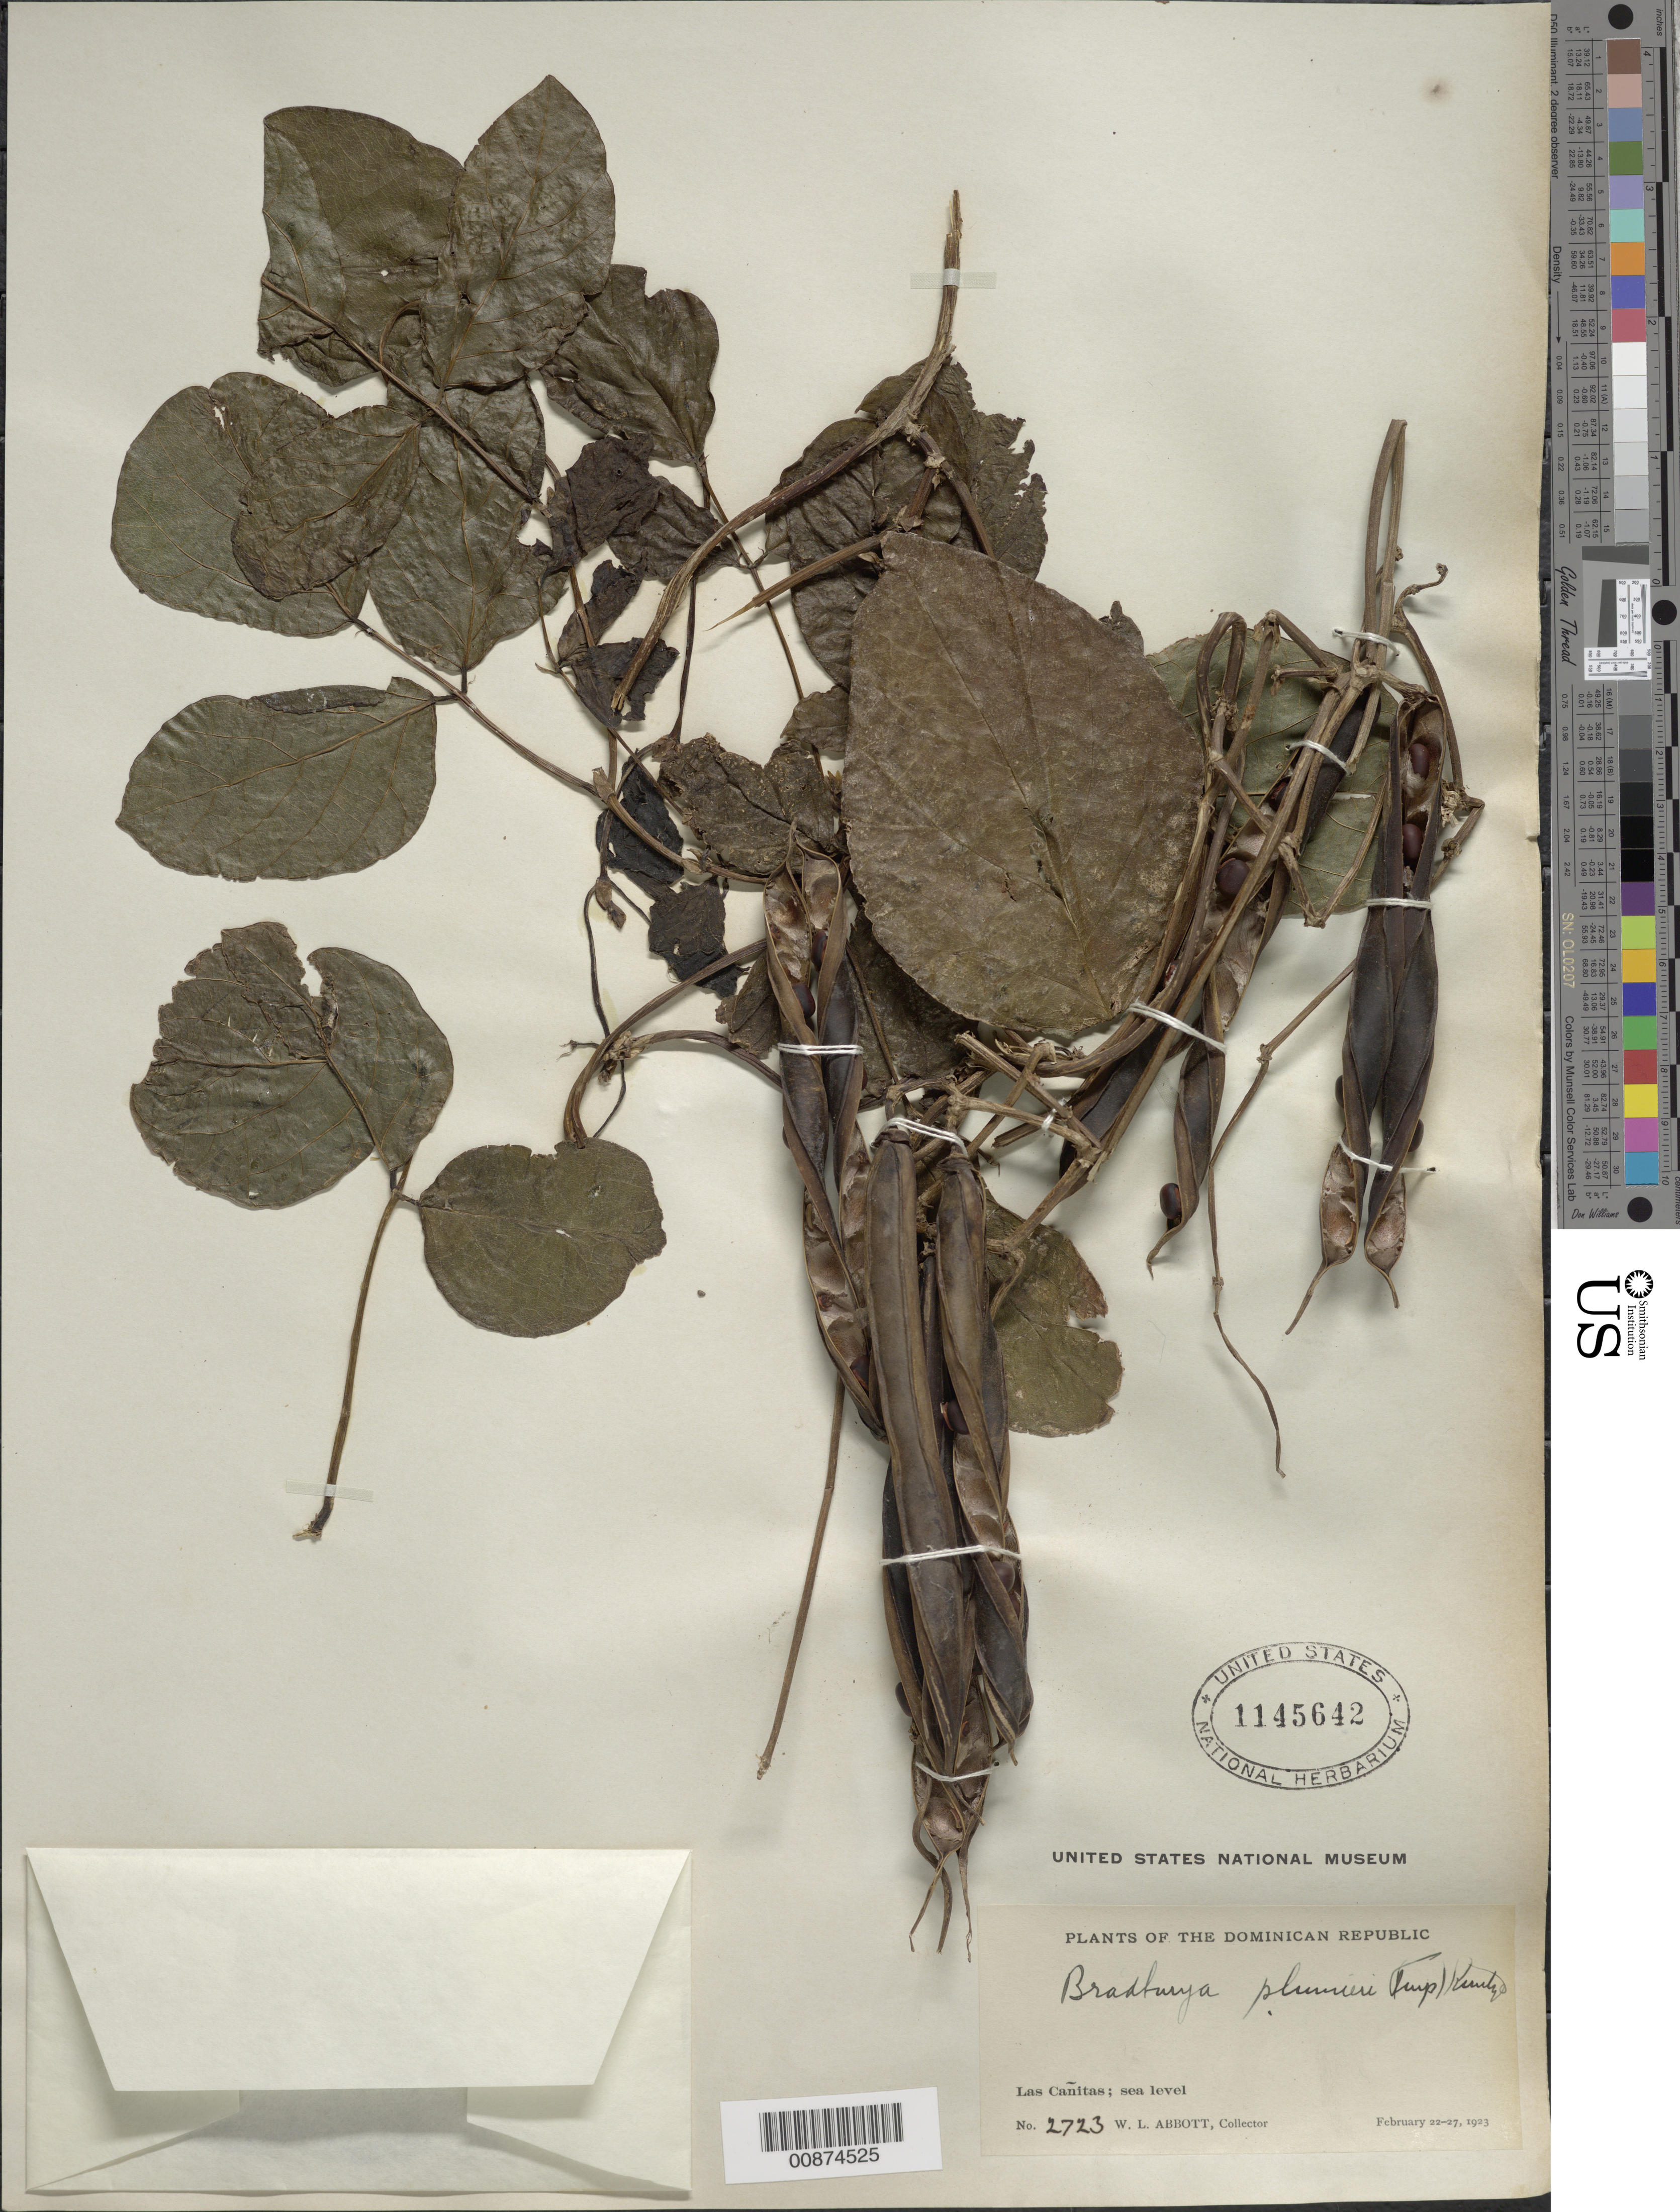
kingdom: Plantae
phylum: Tracheophyta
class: Magnoliopsida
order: Fabales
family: Fabaceae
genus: Centrosema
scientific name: Centrosema plumieri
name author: (Turpin ex Pers.) Benth.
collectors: W. L. Abbott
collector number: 2723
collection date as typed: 22 Feb 1923 to 27 Feb 1923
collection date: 1923-02-22/1923-02-27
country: Dominican Republic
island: Hispaniola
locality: Las Cañitas.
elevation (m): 0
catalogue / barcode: US 1145642